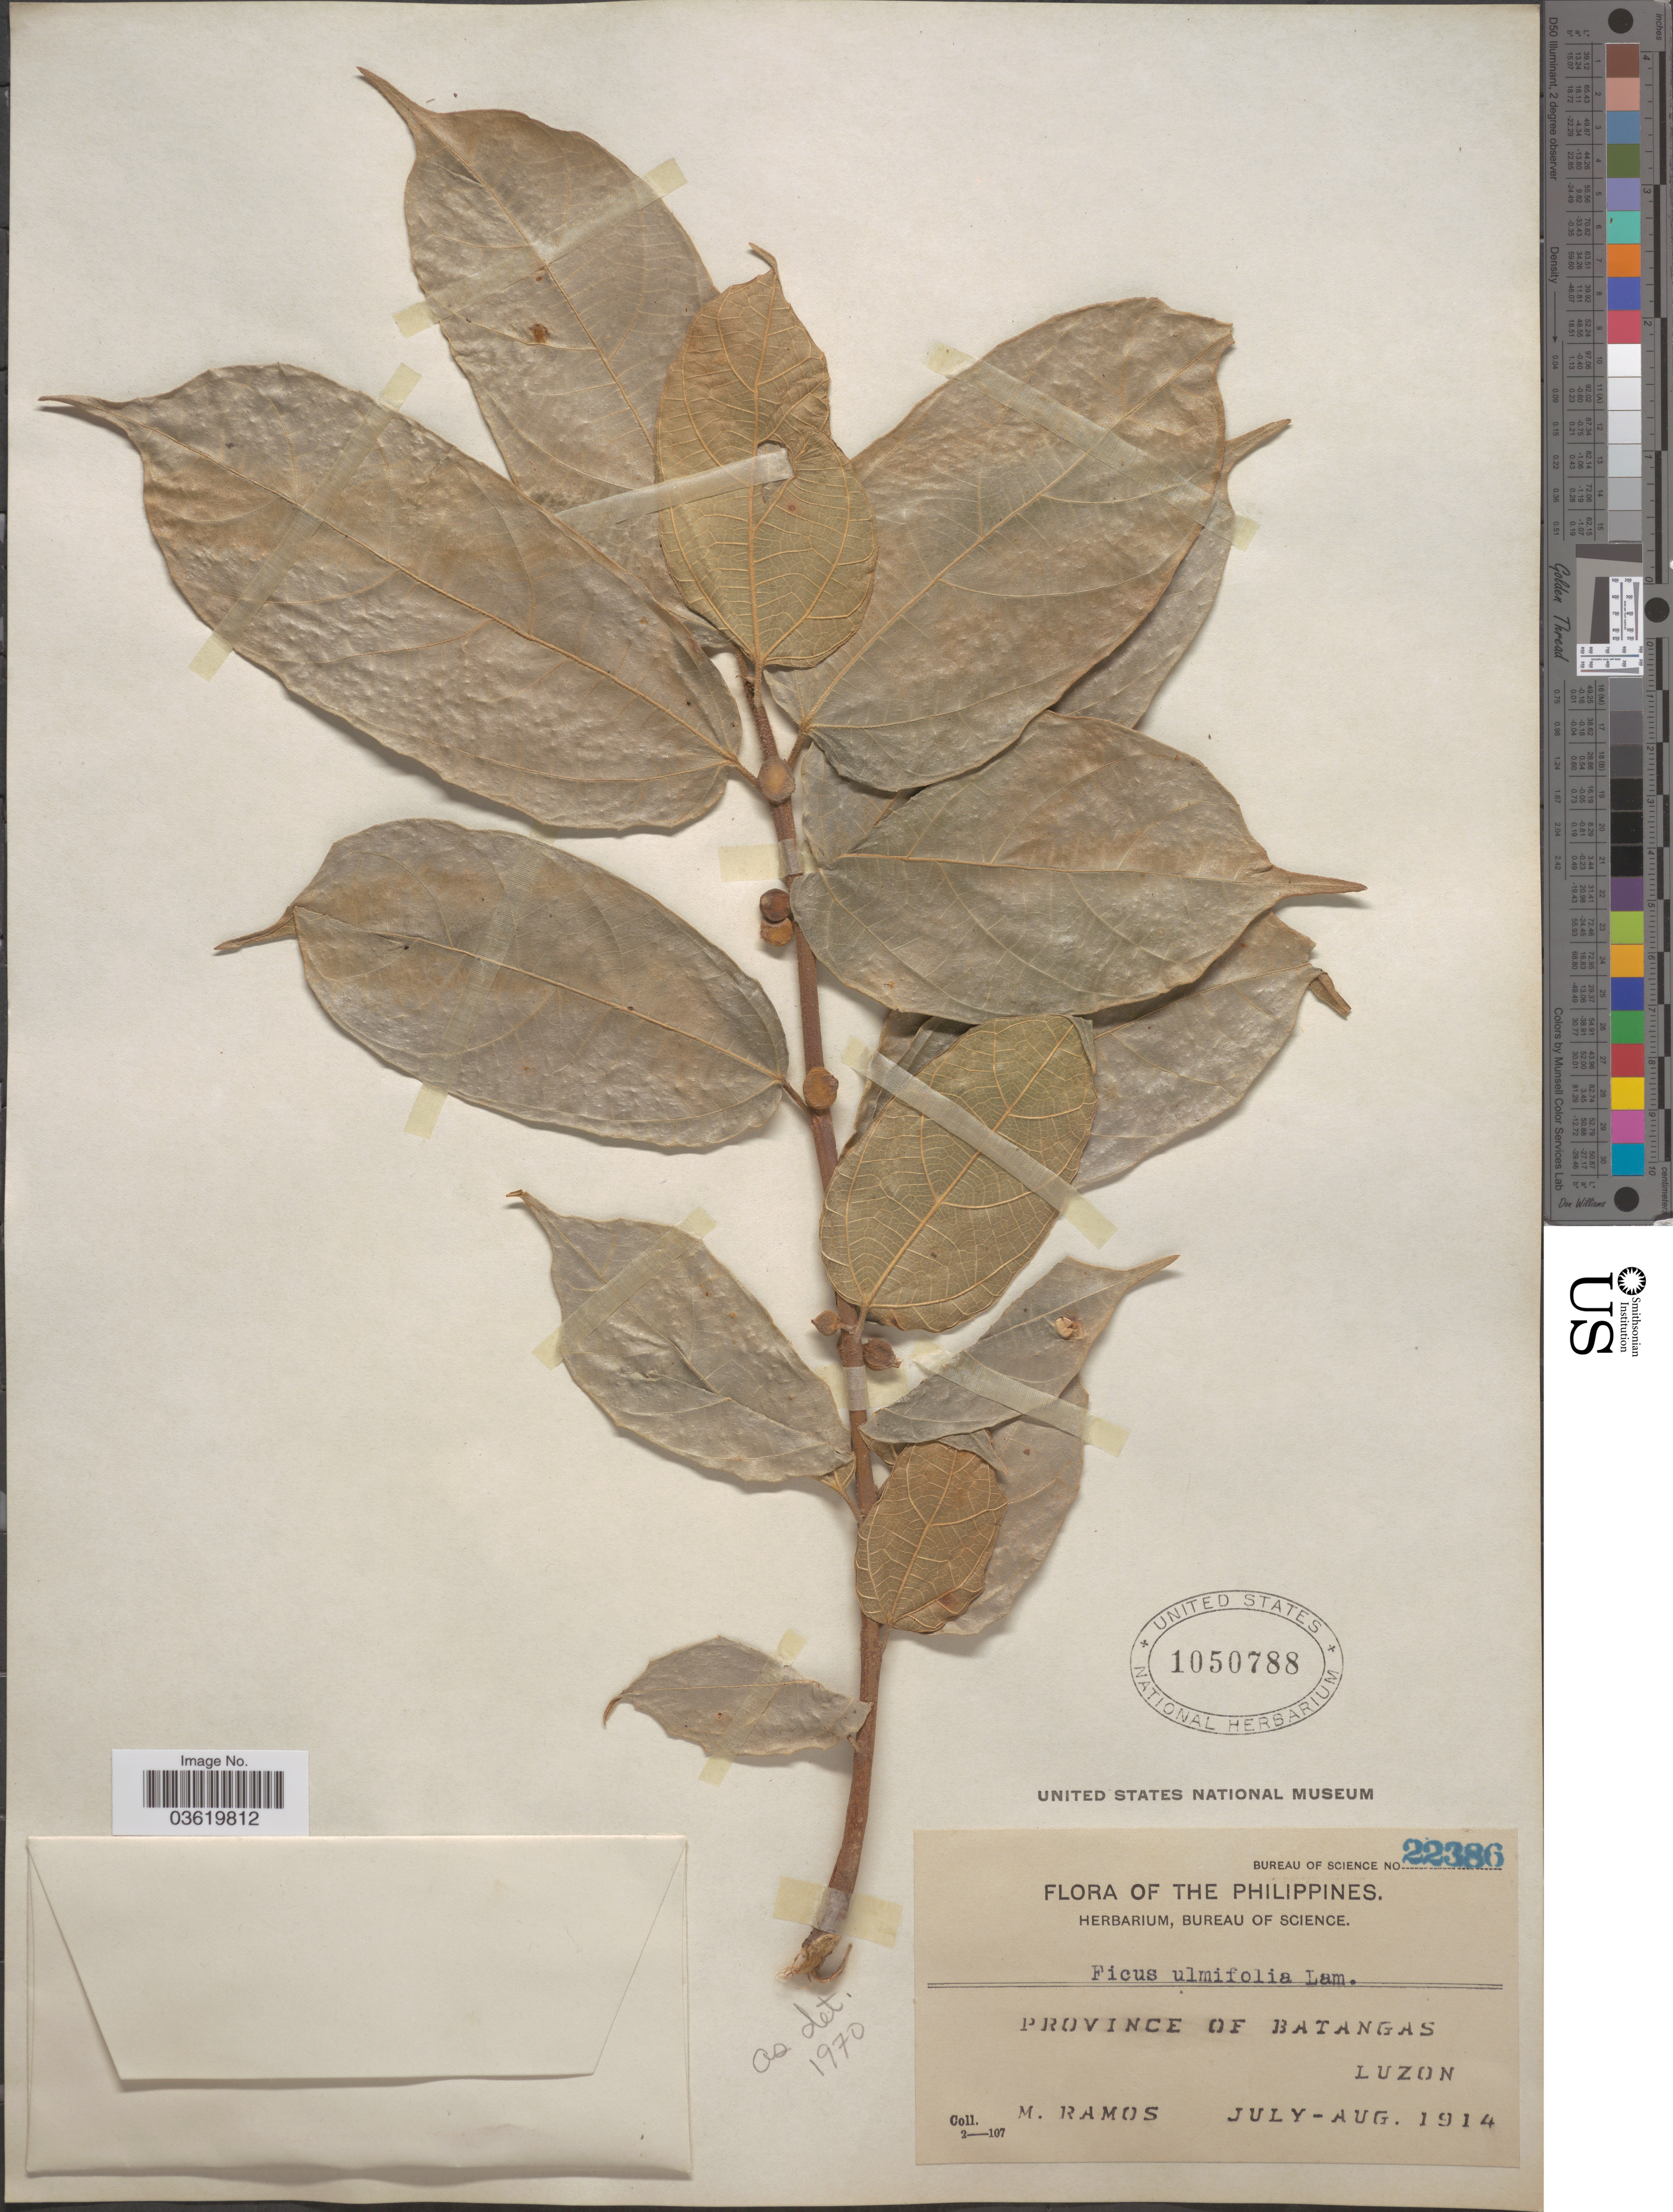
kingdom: Plantae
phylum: Tracheophyta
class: Magnoliopsida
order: Rosales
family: Moraceae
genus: Ficus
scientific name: Ficus ulmifolia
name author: Lam.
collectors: M. Ramos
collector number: Bureau of Science 22386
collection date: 1914-07/1914-08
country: Philippines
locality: Province of Batangas. Luzon.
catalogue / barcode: US 1050788